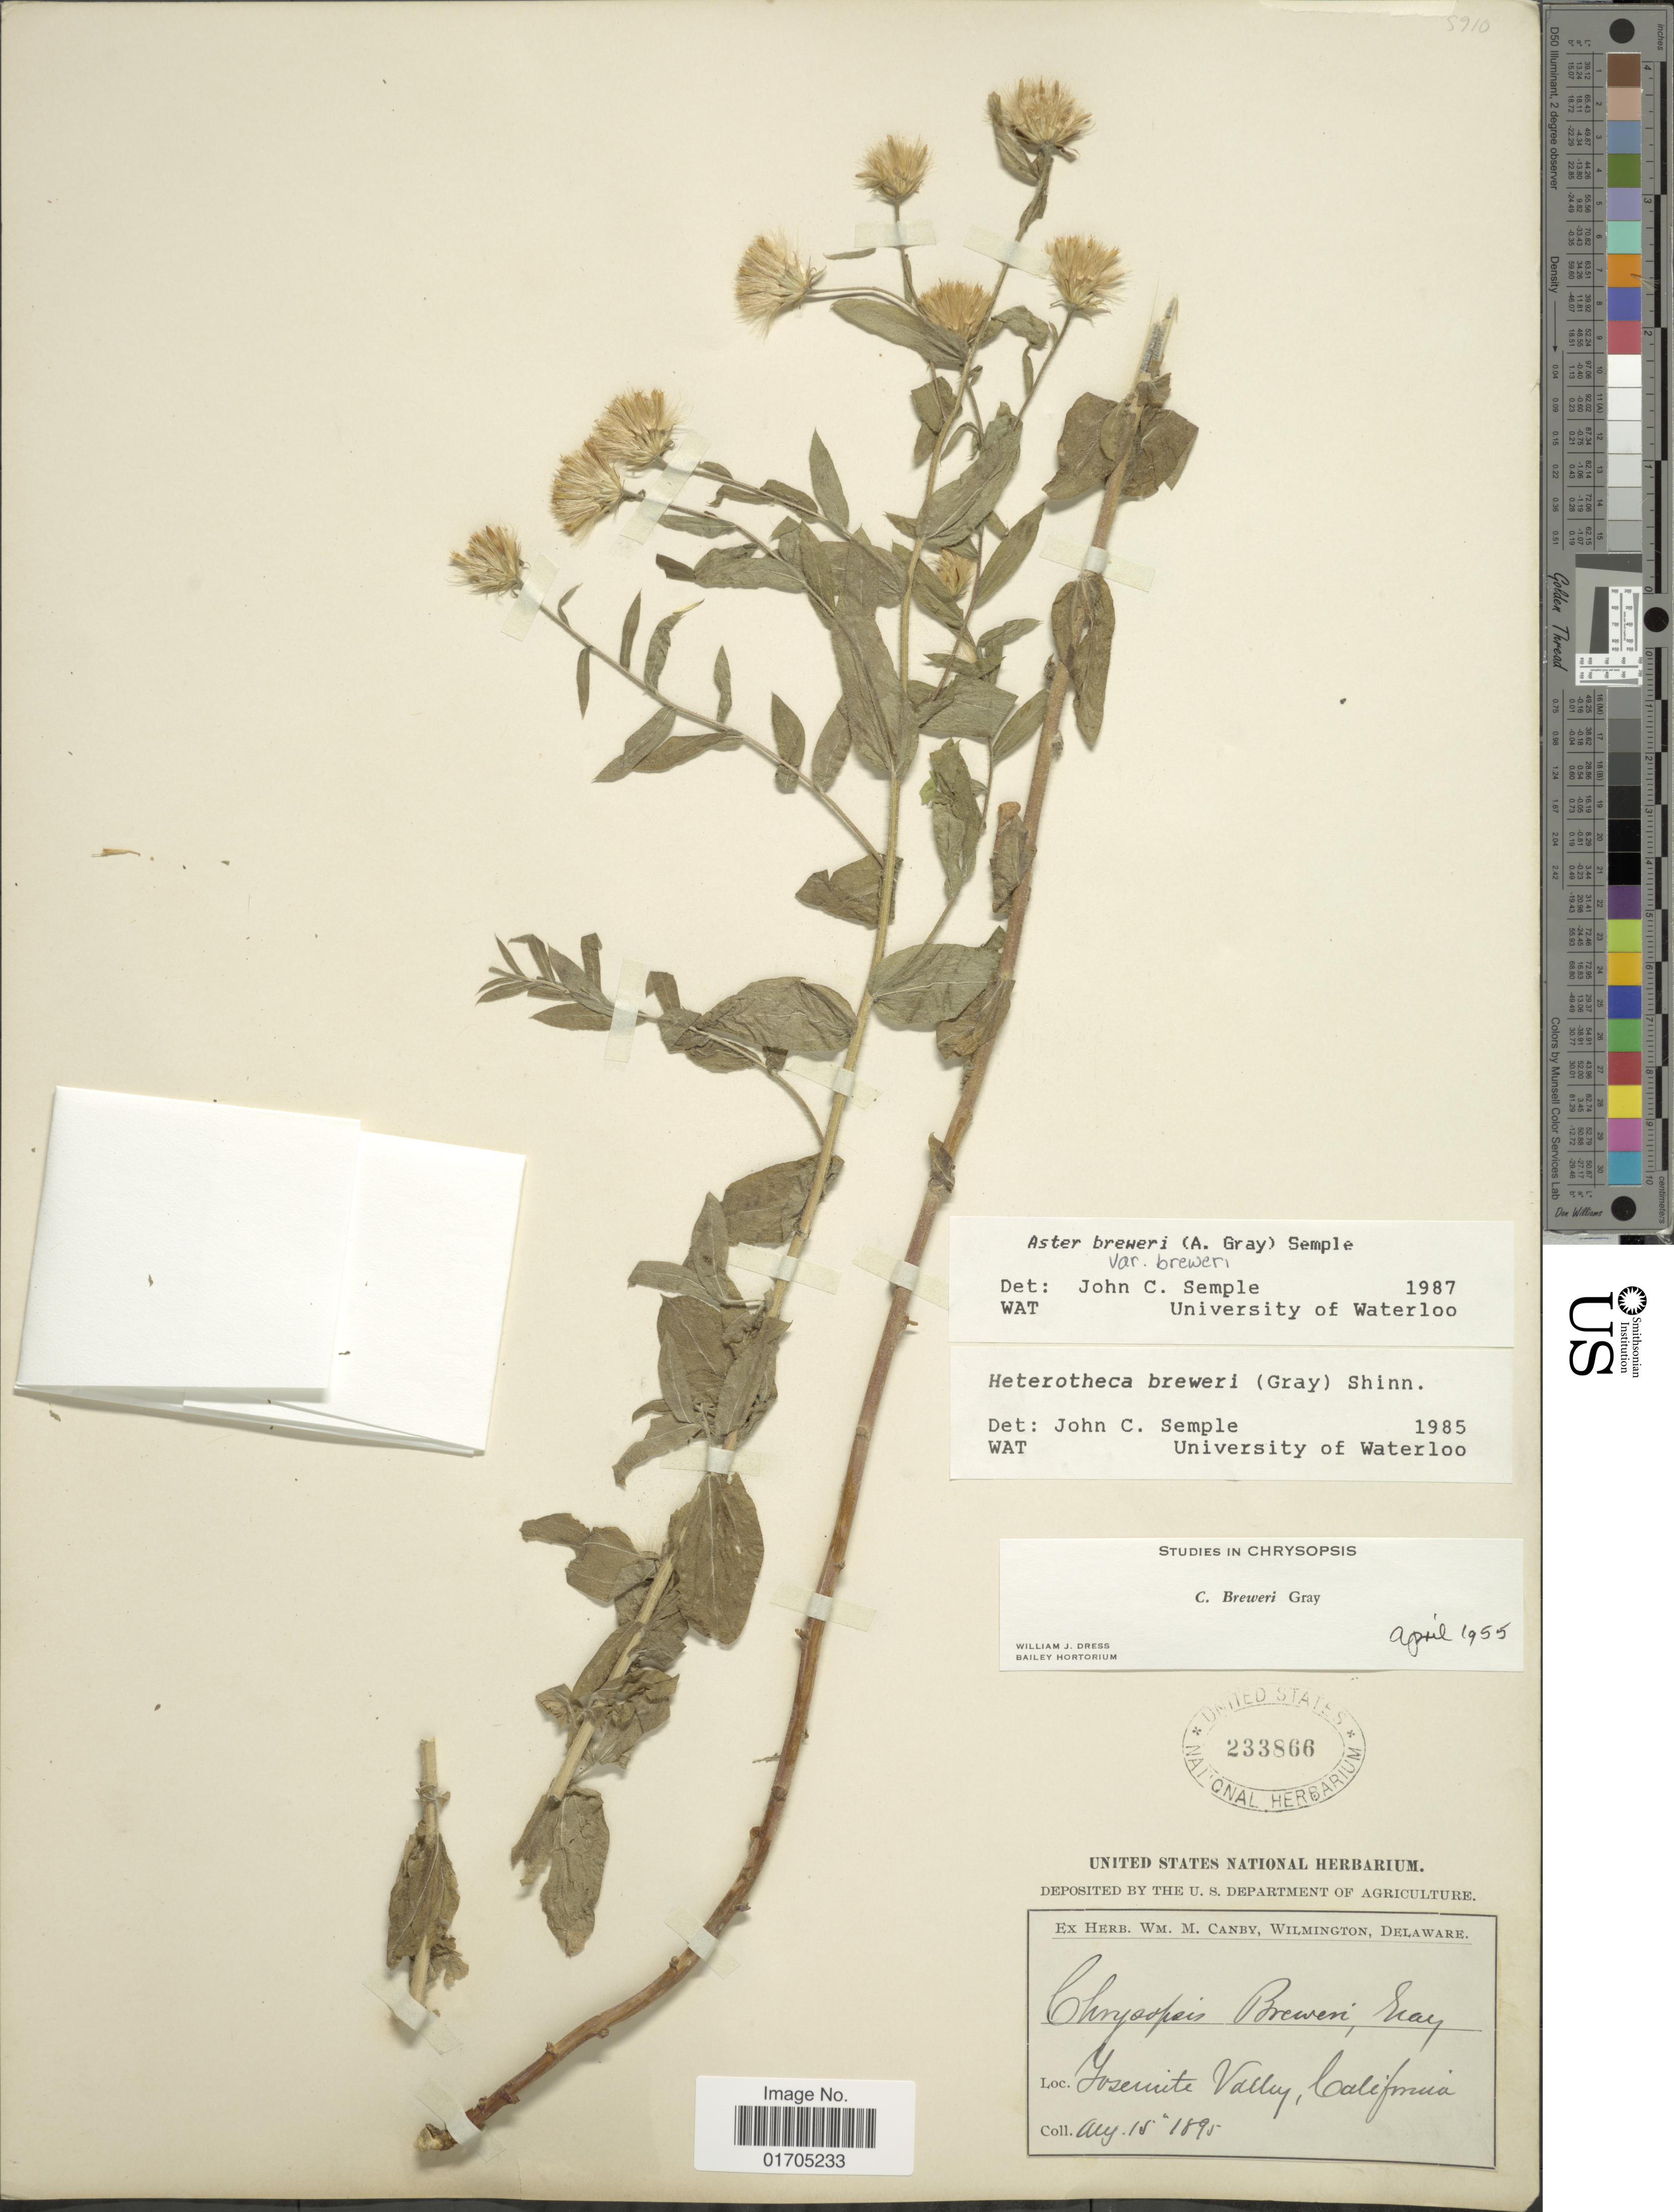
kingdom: Plantae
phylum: Tracheophyta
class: Magnoliopsida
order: Asterales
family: Asteraceae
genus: Eucephalus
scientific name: Eucephalus breweri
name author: (A. Gray) G.L. Nesom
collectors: ex herb. W.M. Canby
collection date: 1895-08-15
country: United States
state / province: California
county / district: Mariposa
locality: Yosemite Valley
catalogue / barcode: US 233866